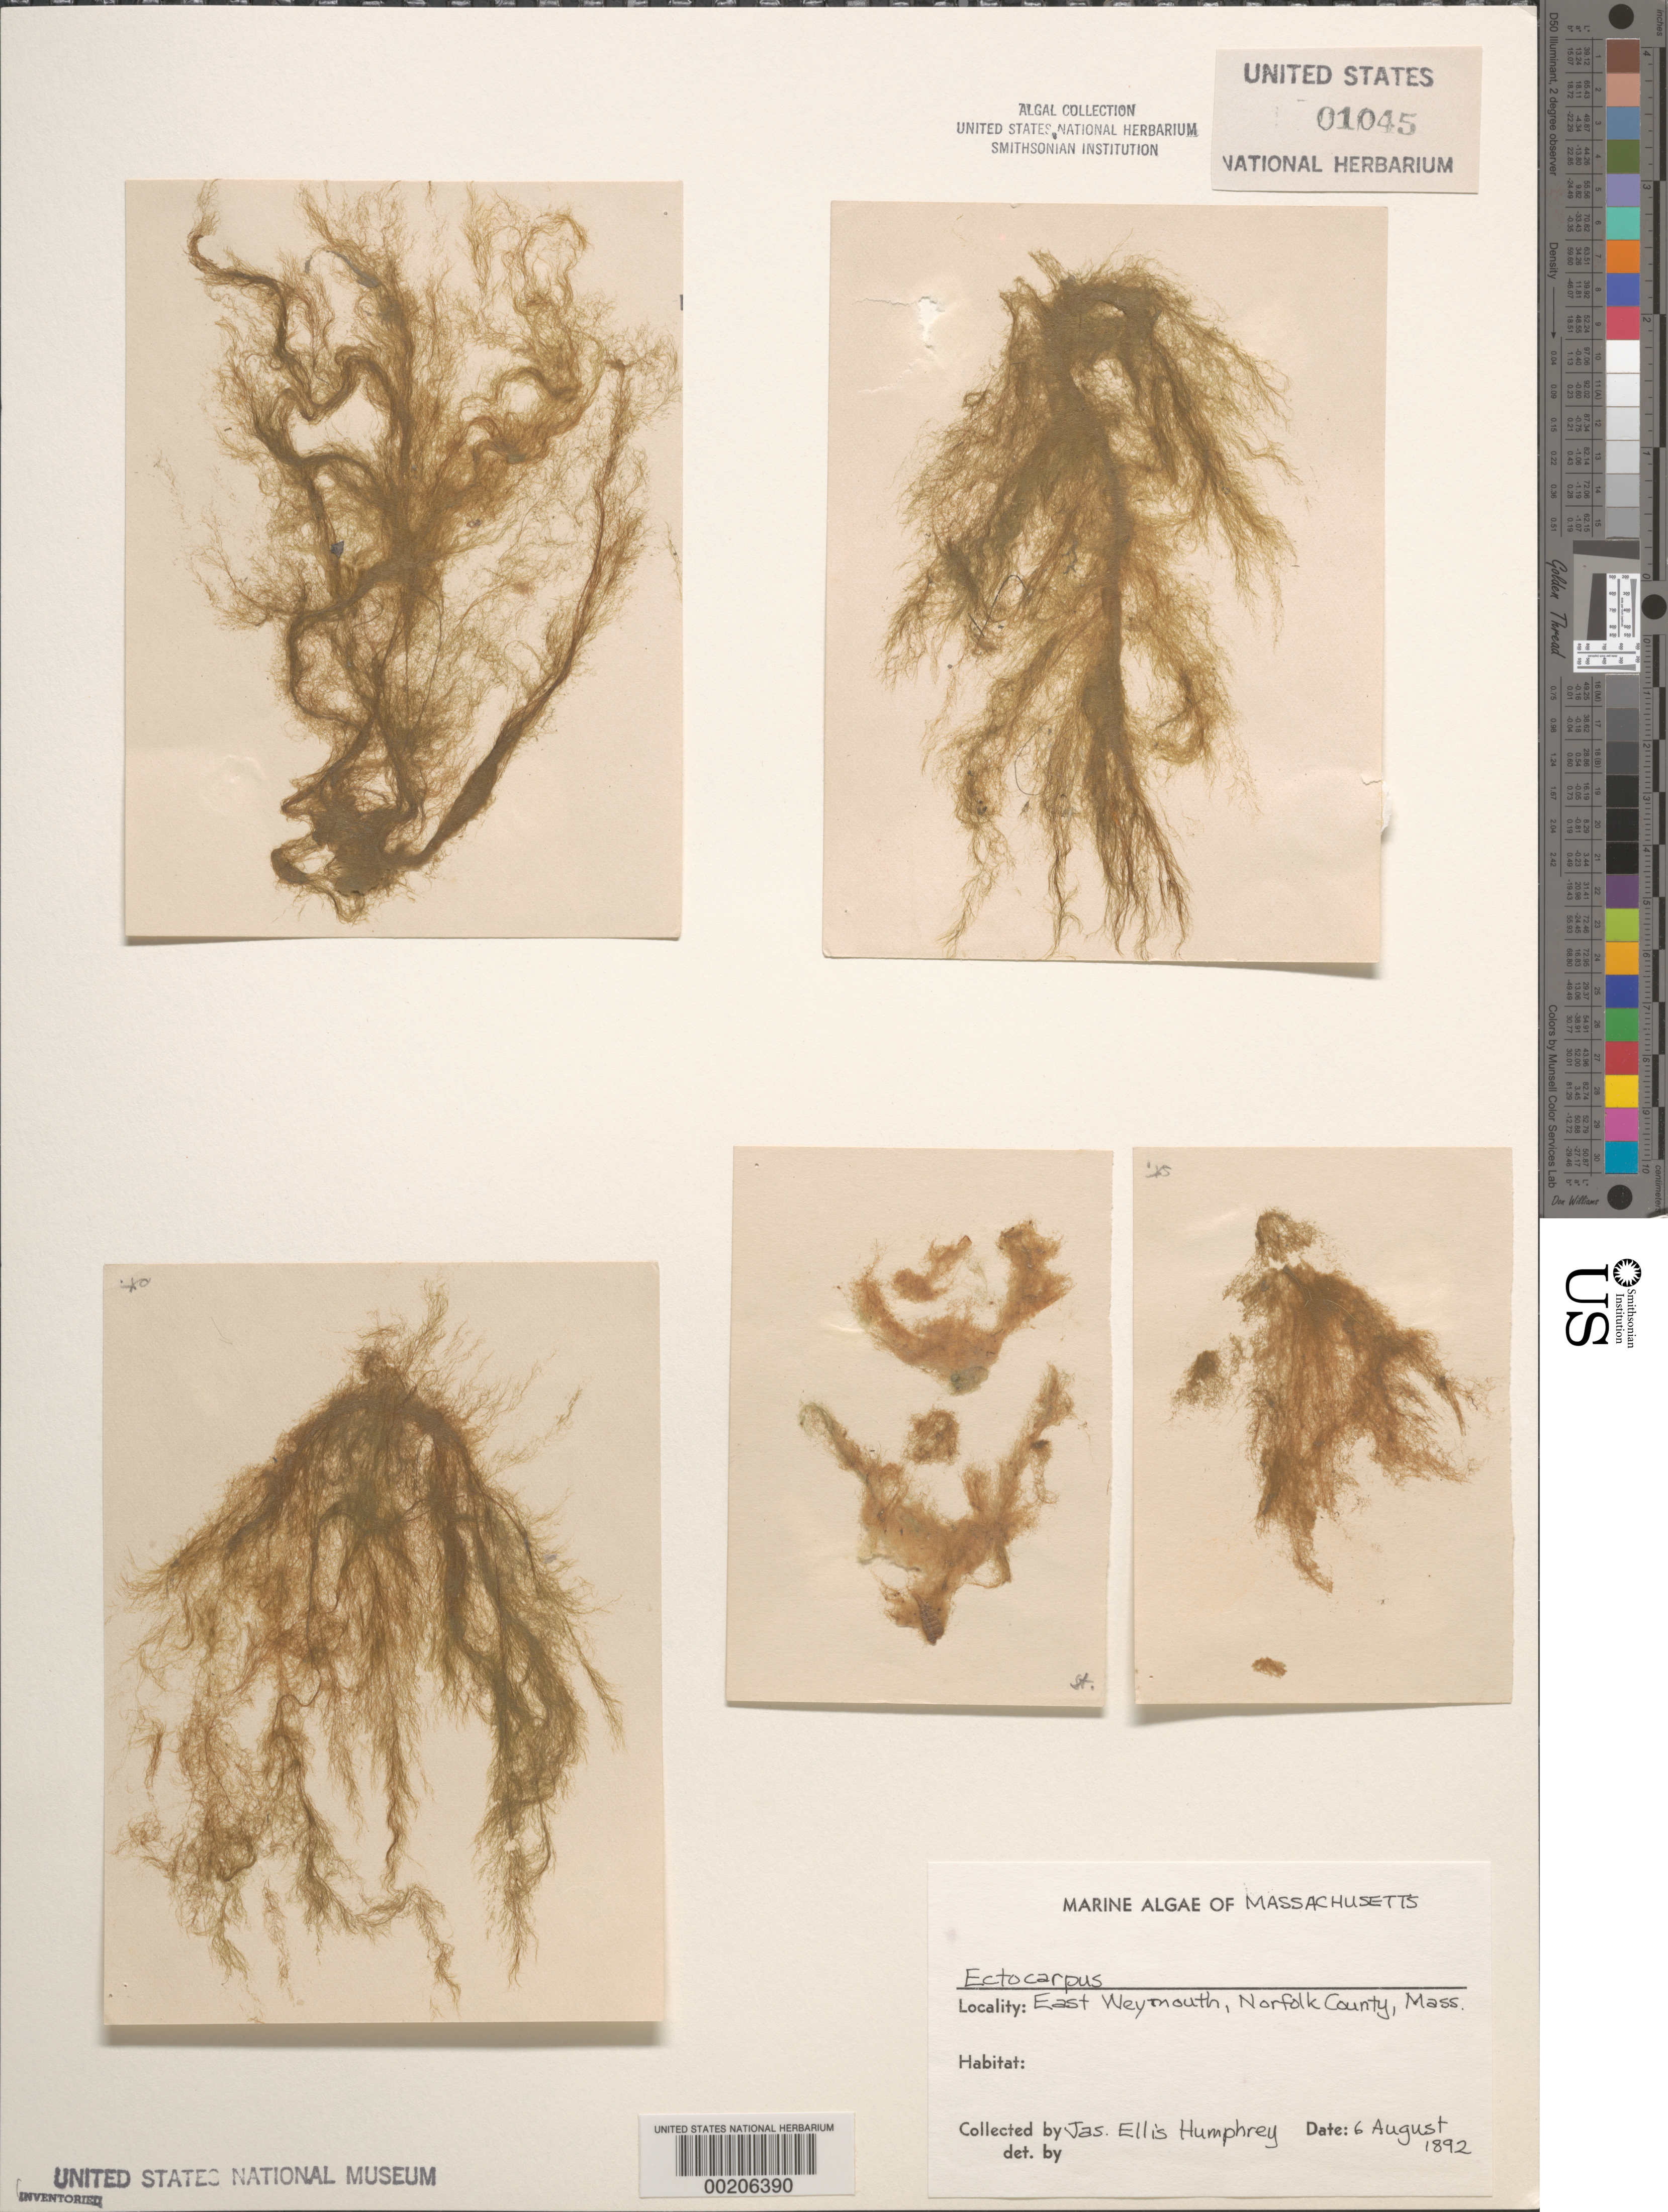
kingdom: Chromista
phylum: Ochrophyta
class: Phaeophyceae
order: Ectocarpales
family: Ectocarpaceae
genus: Ectocarpus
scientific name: Ectocarpus sp.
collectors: J. Humphrey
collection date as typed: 06 Aug 1892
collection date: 1892-08-06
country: United States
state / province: Massachusetts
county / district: Norfolk County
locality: East Weymouth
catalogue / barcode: US 1045